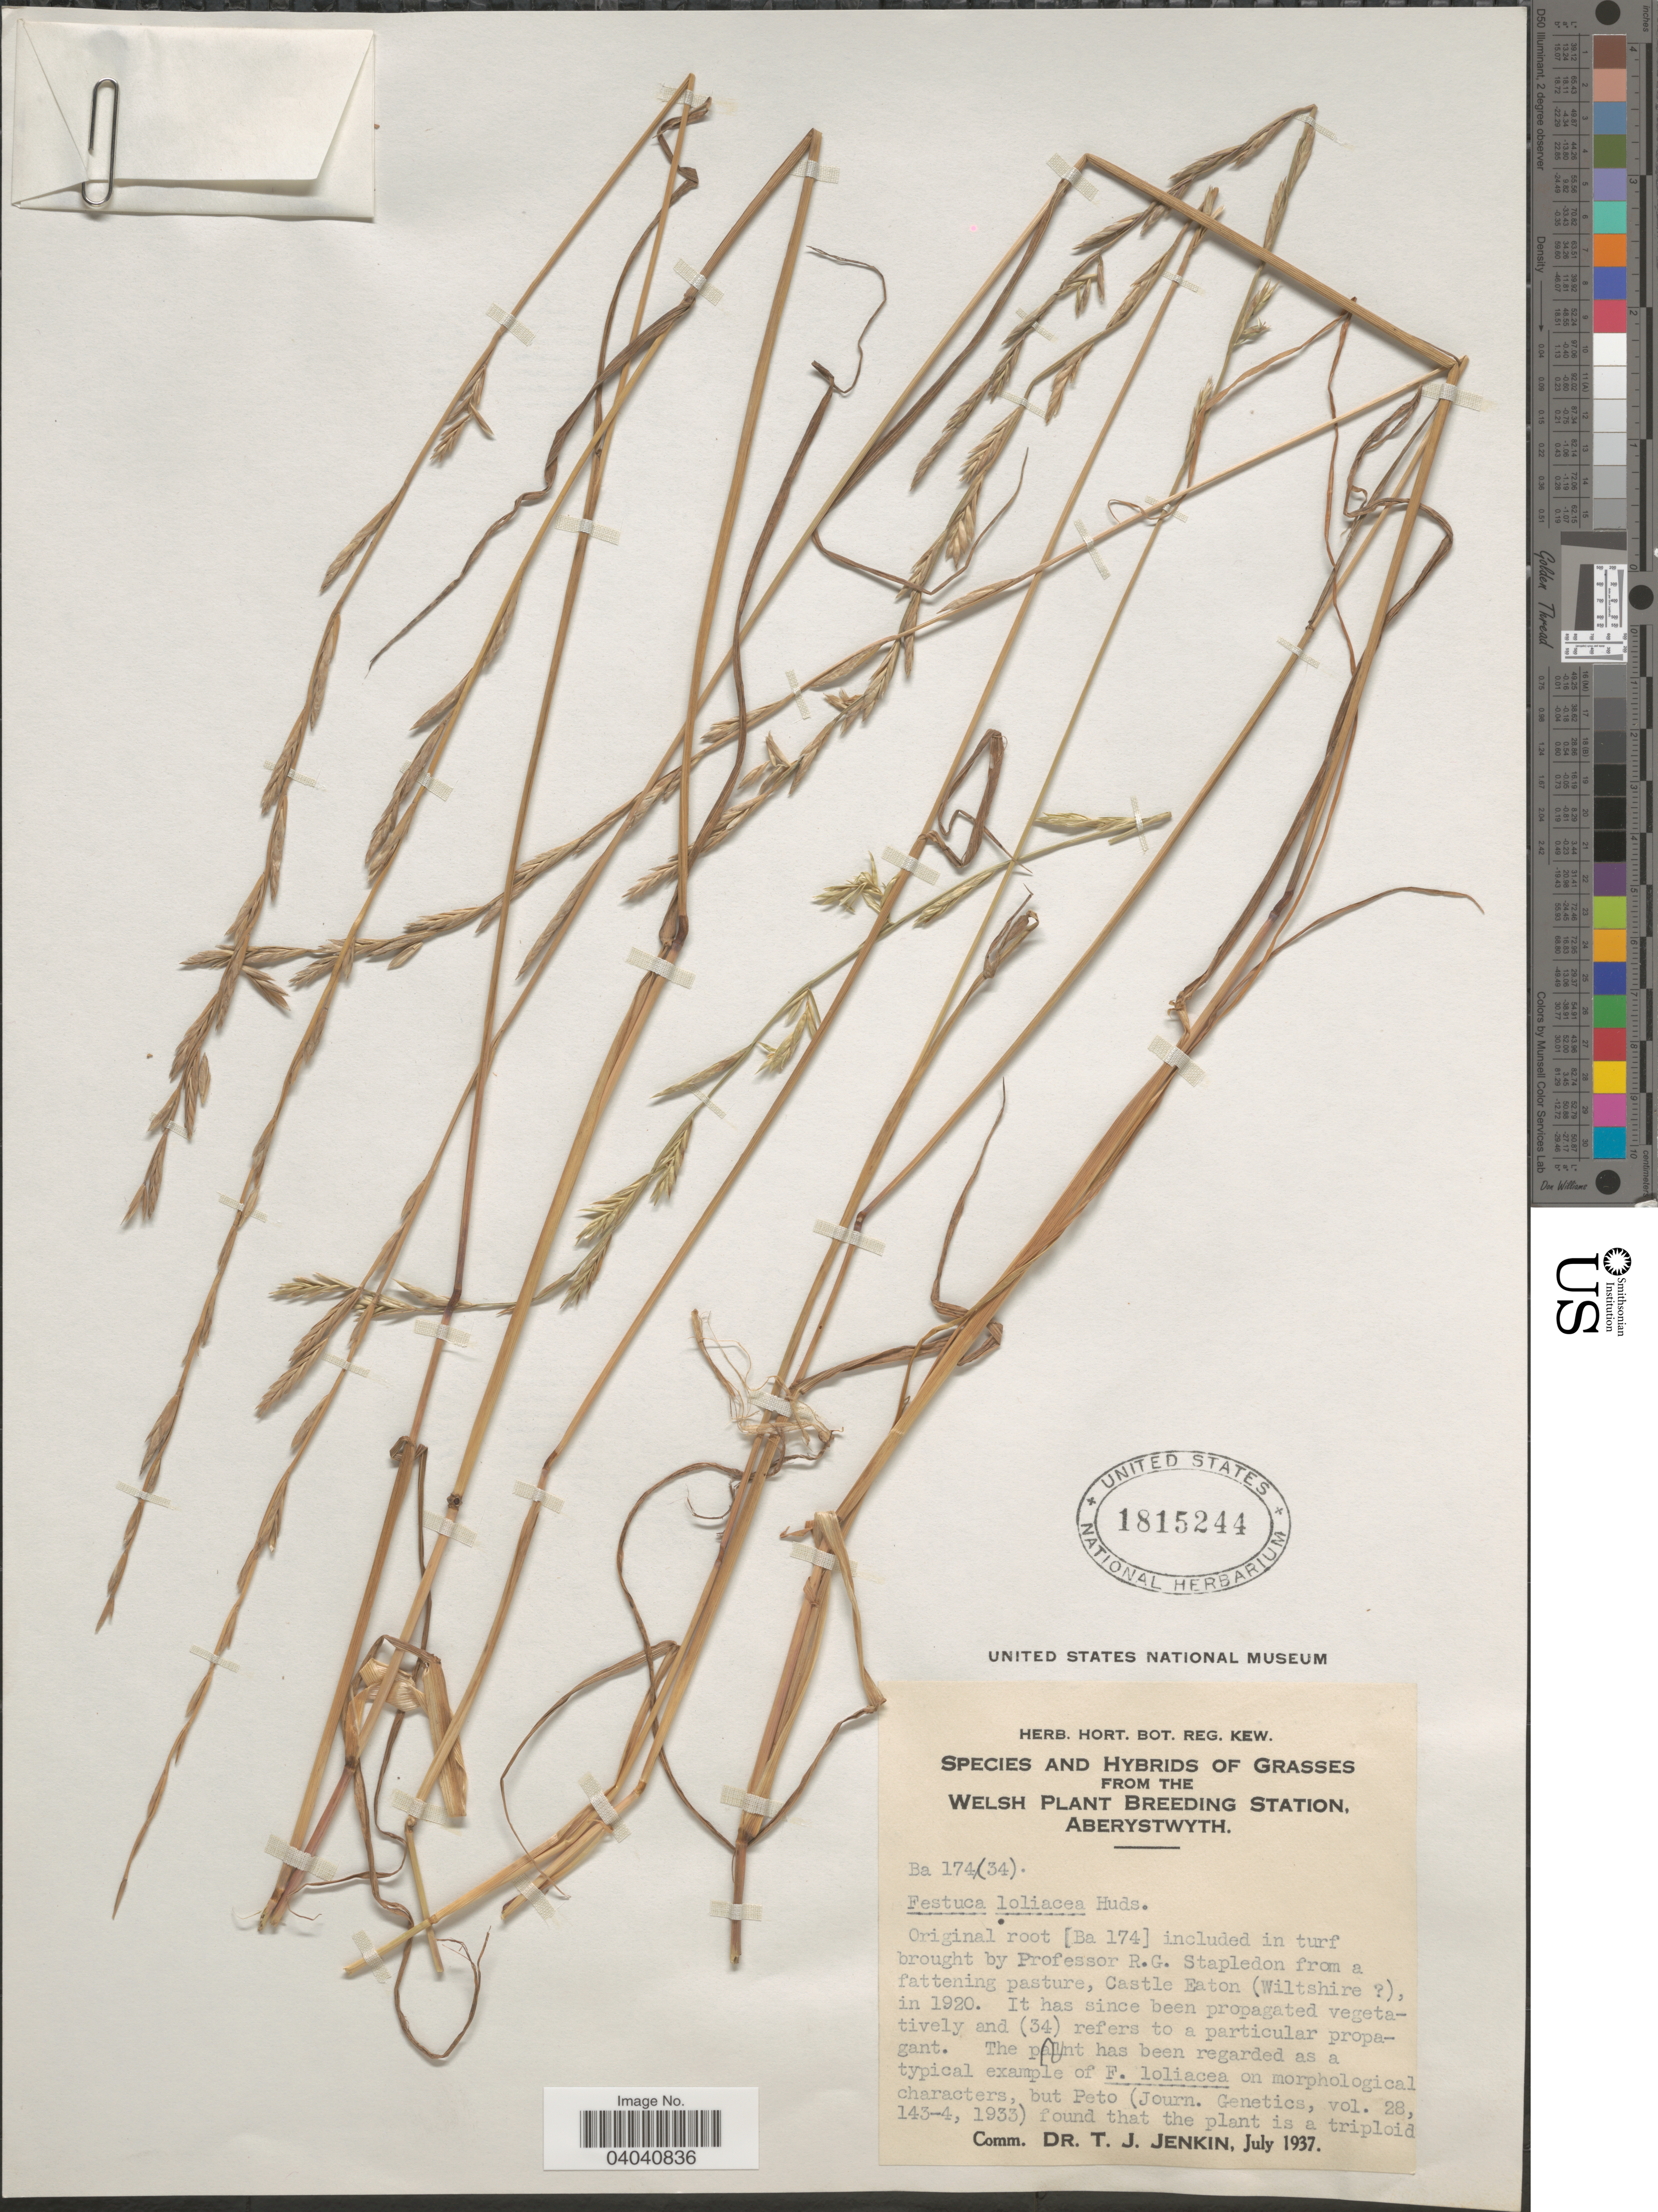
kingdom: Plantae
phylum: Tracheophyta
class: Liliopsida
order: Poales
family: Poaceae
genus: Festulolium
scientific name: x Festulolium sp.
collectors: Ex herb. Hort. Bot. Reg. Kew.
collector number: Ba174(34)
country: United Kingdom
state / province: Wales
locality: Welsh Plant Breeding Station, Aberystwyth.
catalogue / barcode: US 1815244